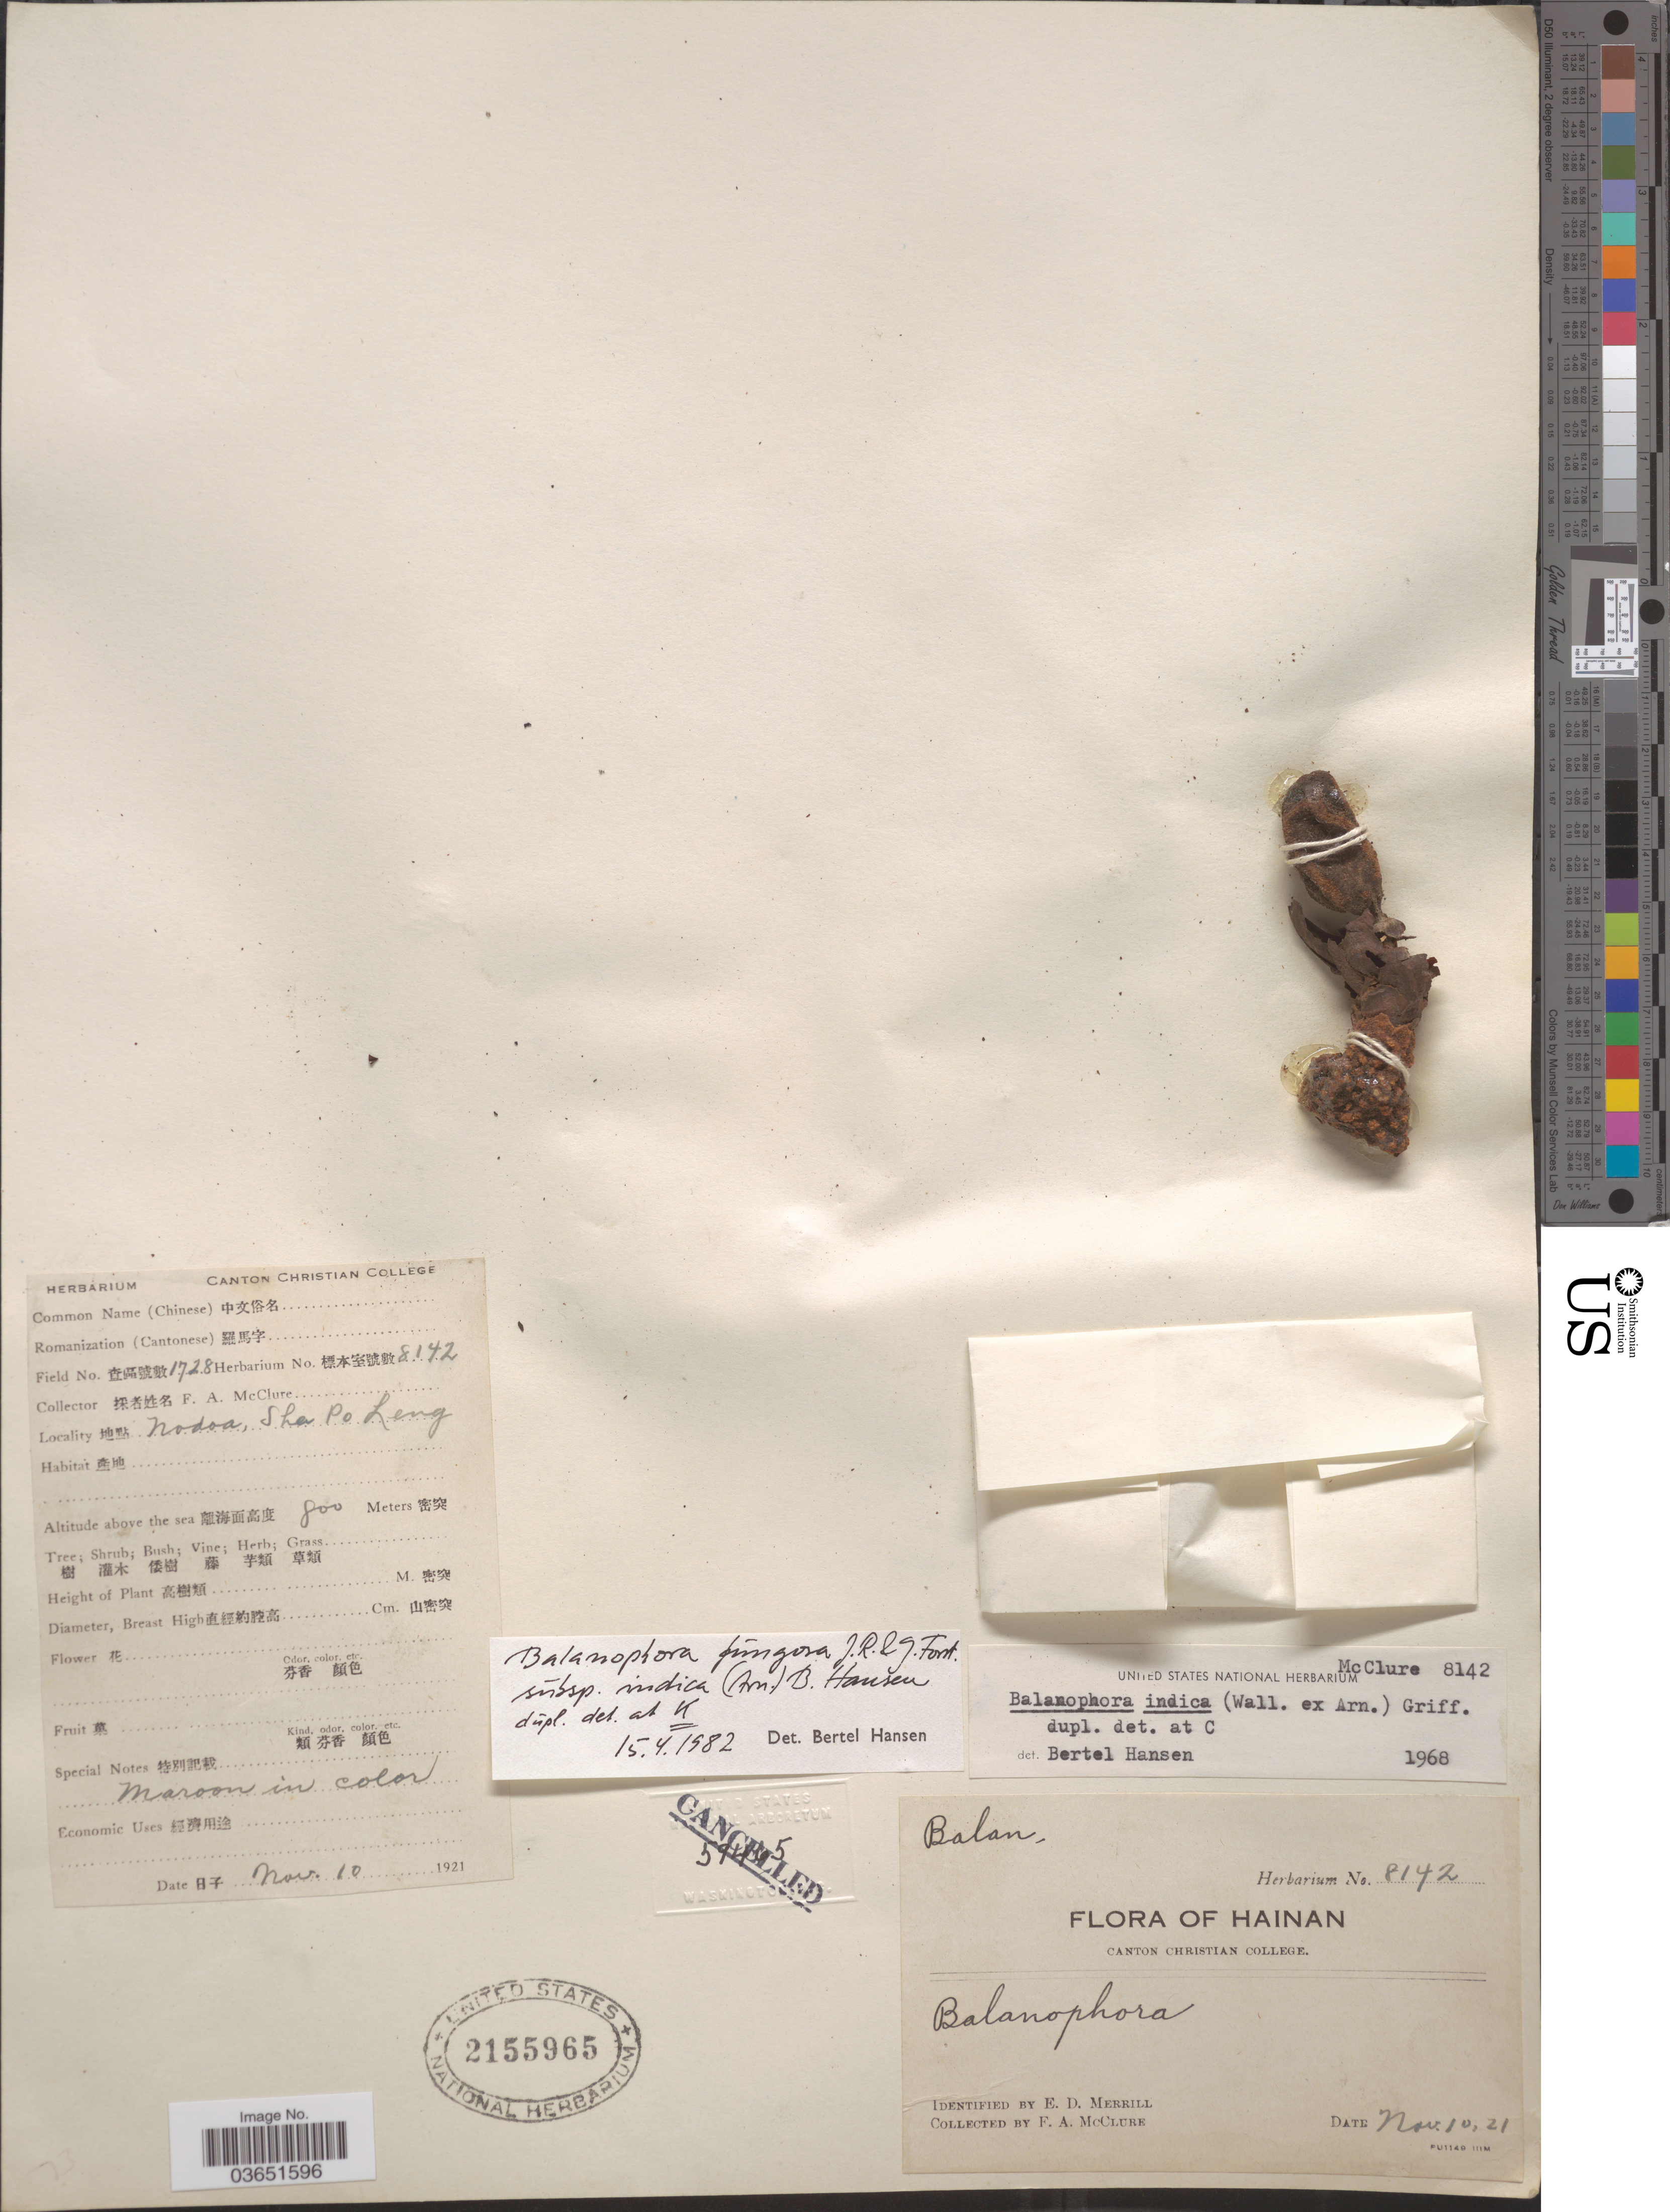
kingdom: Plantae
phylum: Tracheophyta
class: Magnoliopsida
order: Santalales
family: Balanophoraceae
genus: Balanophora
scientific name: Balanophora fungosa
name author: J.R. Forst. & G. Forst.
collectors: F. A. McClure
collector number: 1728/8142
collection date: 1921-11-10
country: China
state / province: Hainan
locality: Nodoa, Sha Po Leng.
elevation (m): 800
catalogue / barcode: US 2155965